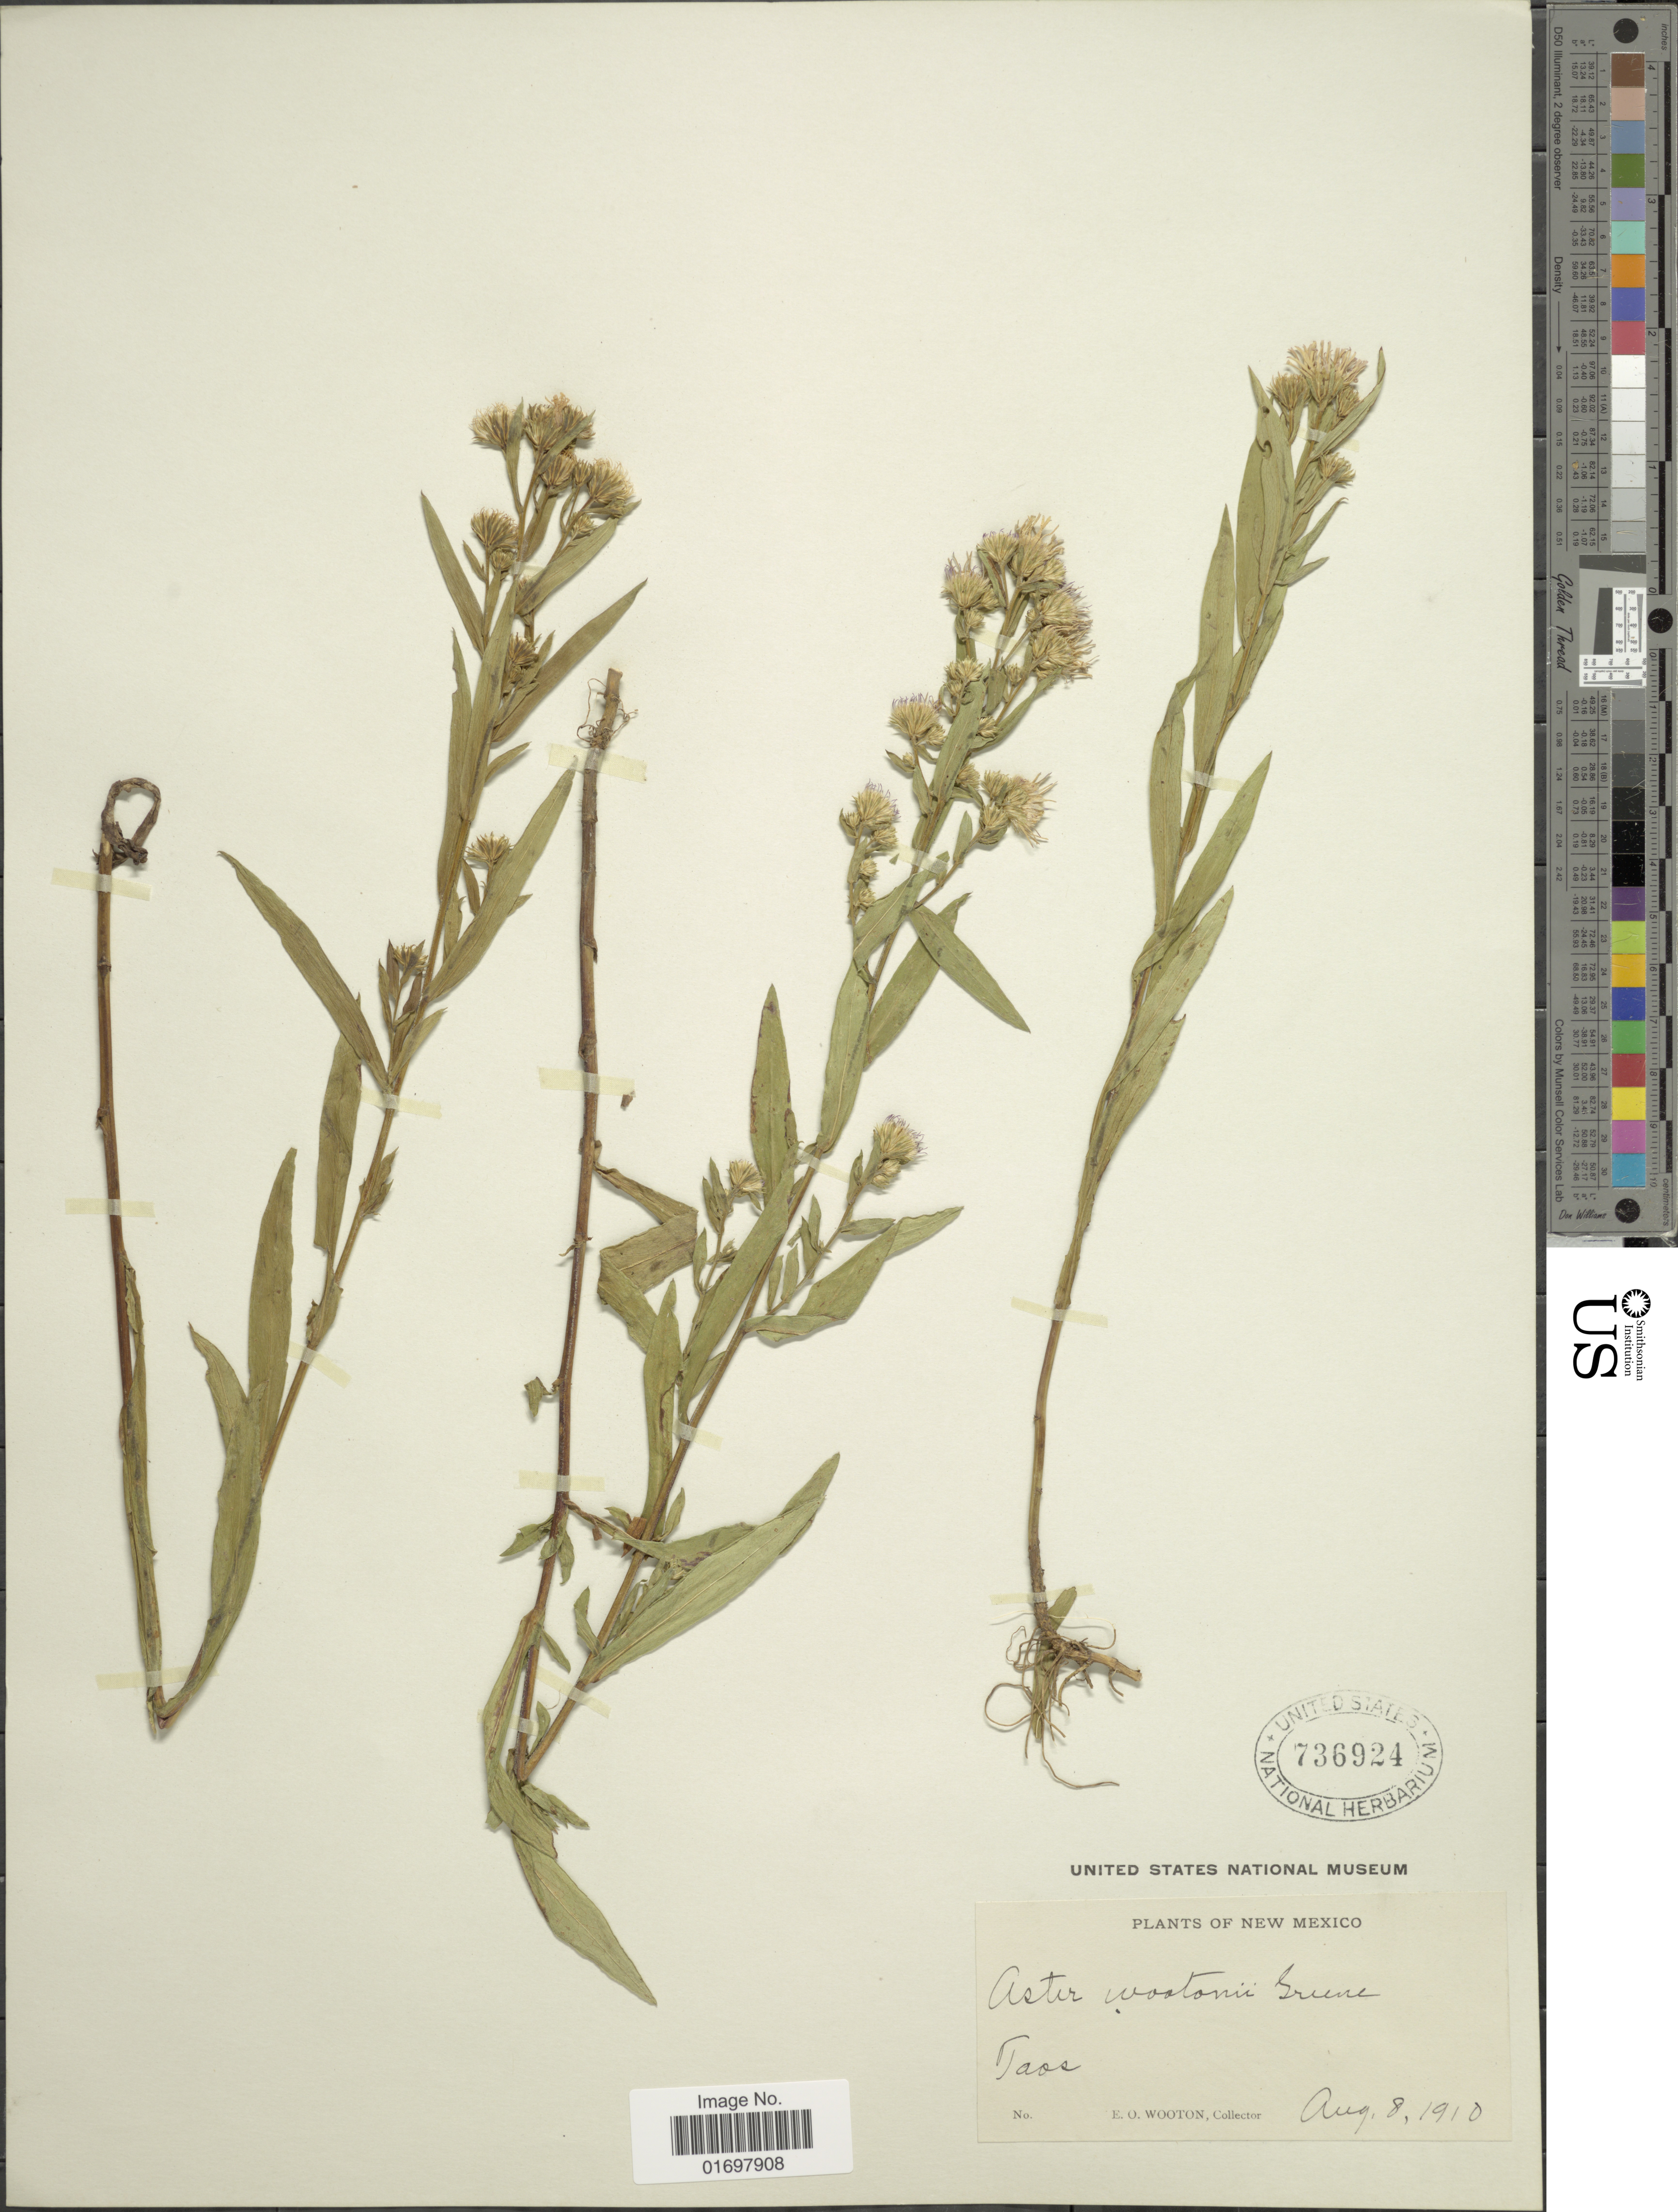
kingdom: Plantae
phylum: Tracheophyta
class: Magnoliopsida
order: Asterales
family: Asteraceae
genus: Symphyotrichum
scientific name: Symphyotrichum lanceolatum var. hesperium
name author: (A. Gray) G.L. Nesom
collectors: E. O. Wooton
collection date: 1910-08-08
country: United States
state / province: New Mexico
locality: Taos.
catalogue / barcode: US 736924